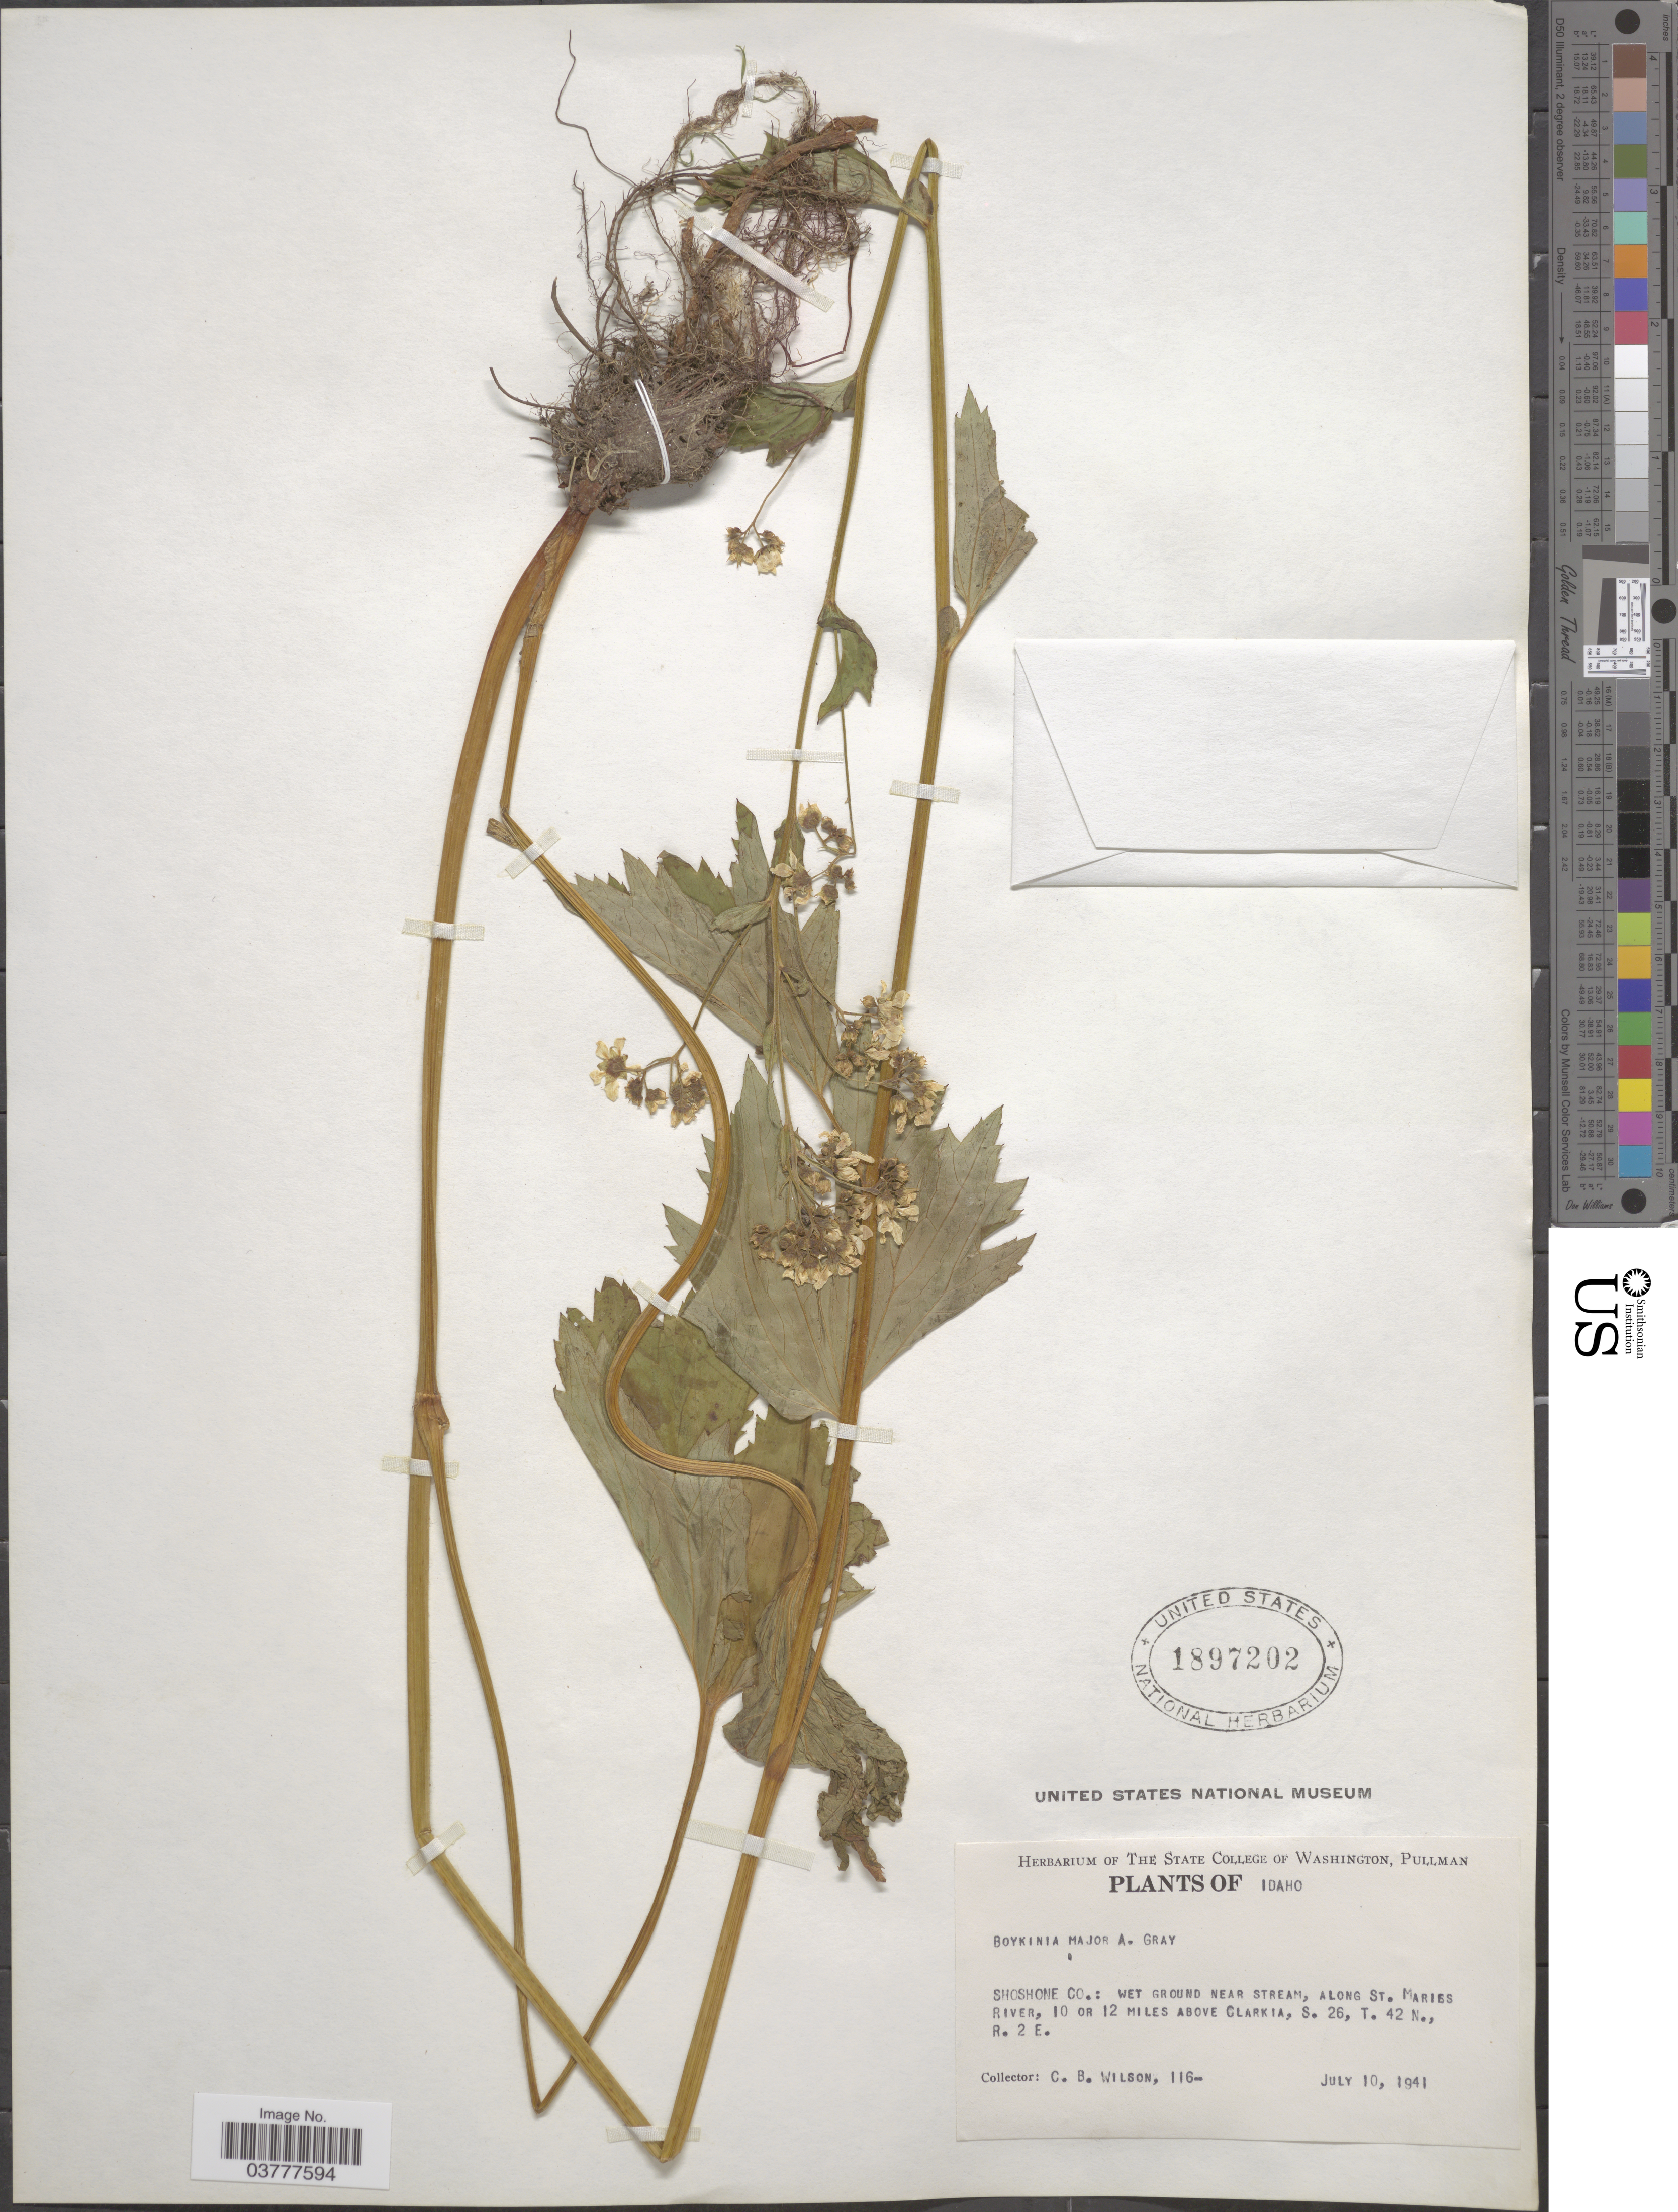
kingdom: Plantae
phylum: Tracheophyta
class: Magnoliopsida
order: Saxifragales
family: Saxifragaceae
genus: Boykinia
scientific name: Boykinia major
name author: A. Gray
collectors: C. Wilson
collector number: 116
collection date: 1941-07-10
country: United States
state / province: Idaho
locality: Shoshone Co.: Wet ground near stream, along St. Maries River, 10 or 12 miles above Clarkia, S. 26, 42 N., R. 2 E.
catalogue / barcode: US 1897202